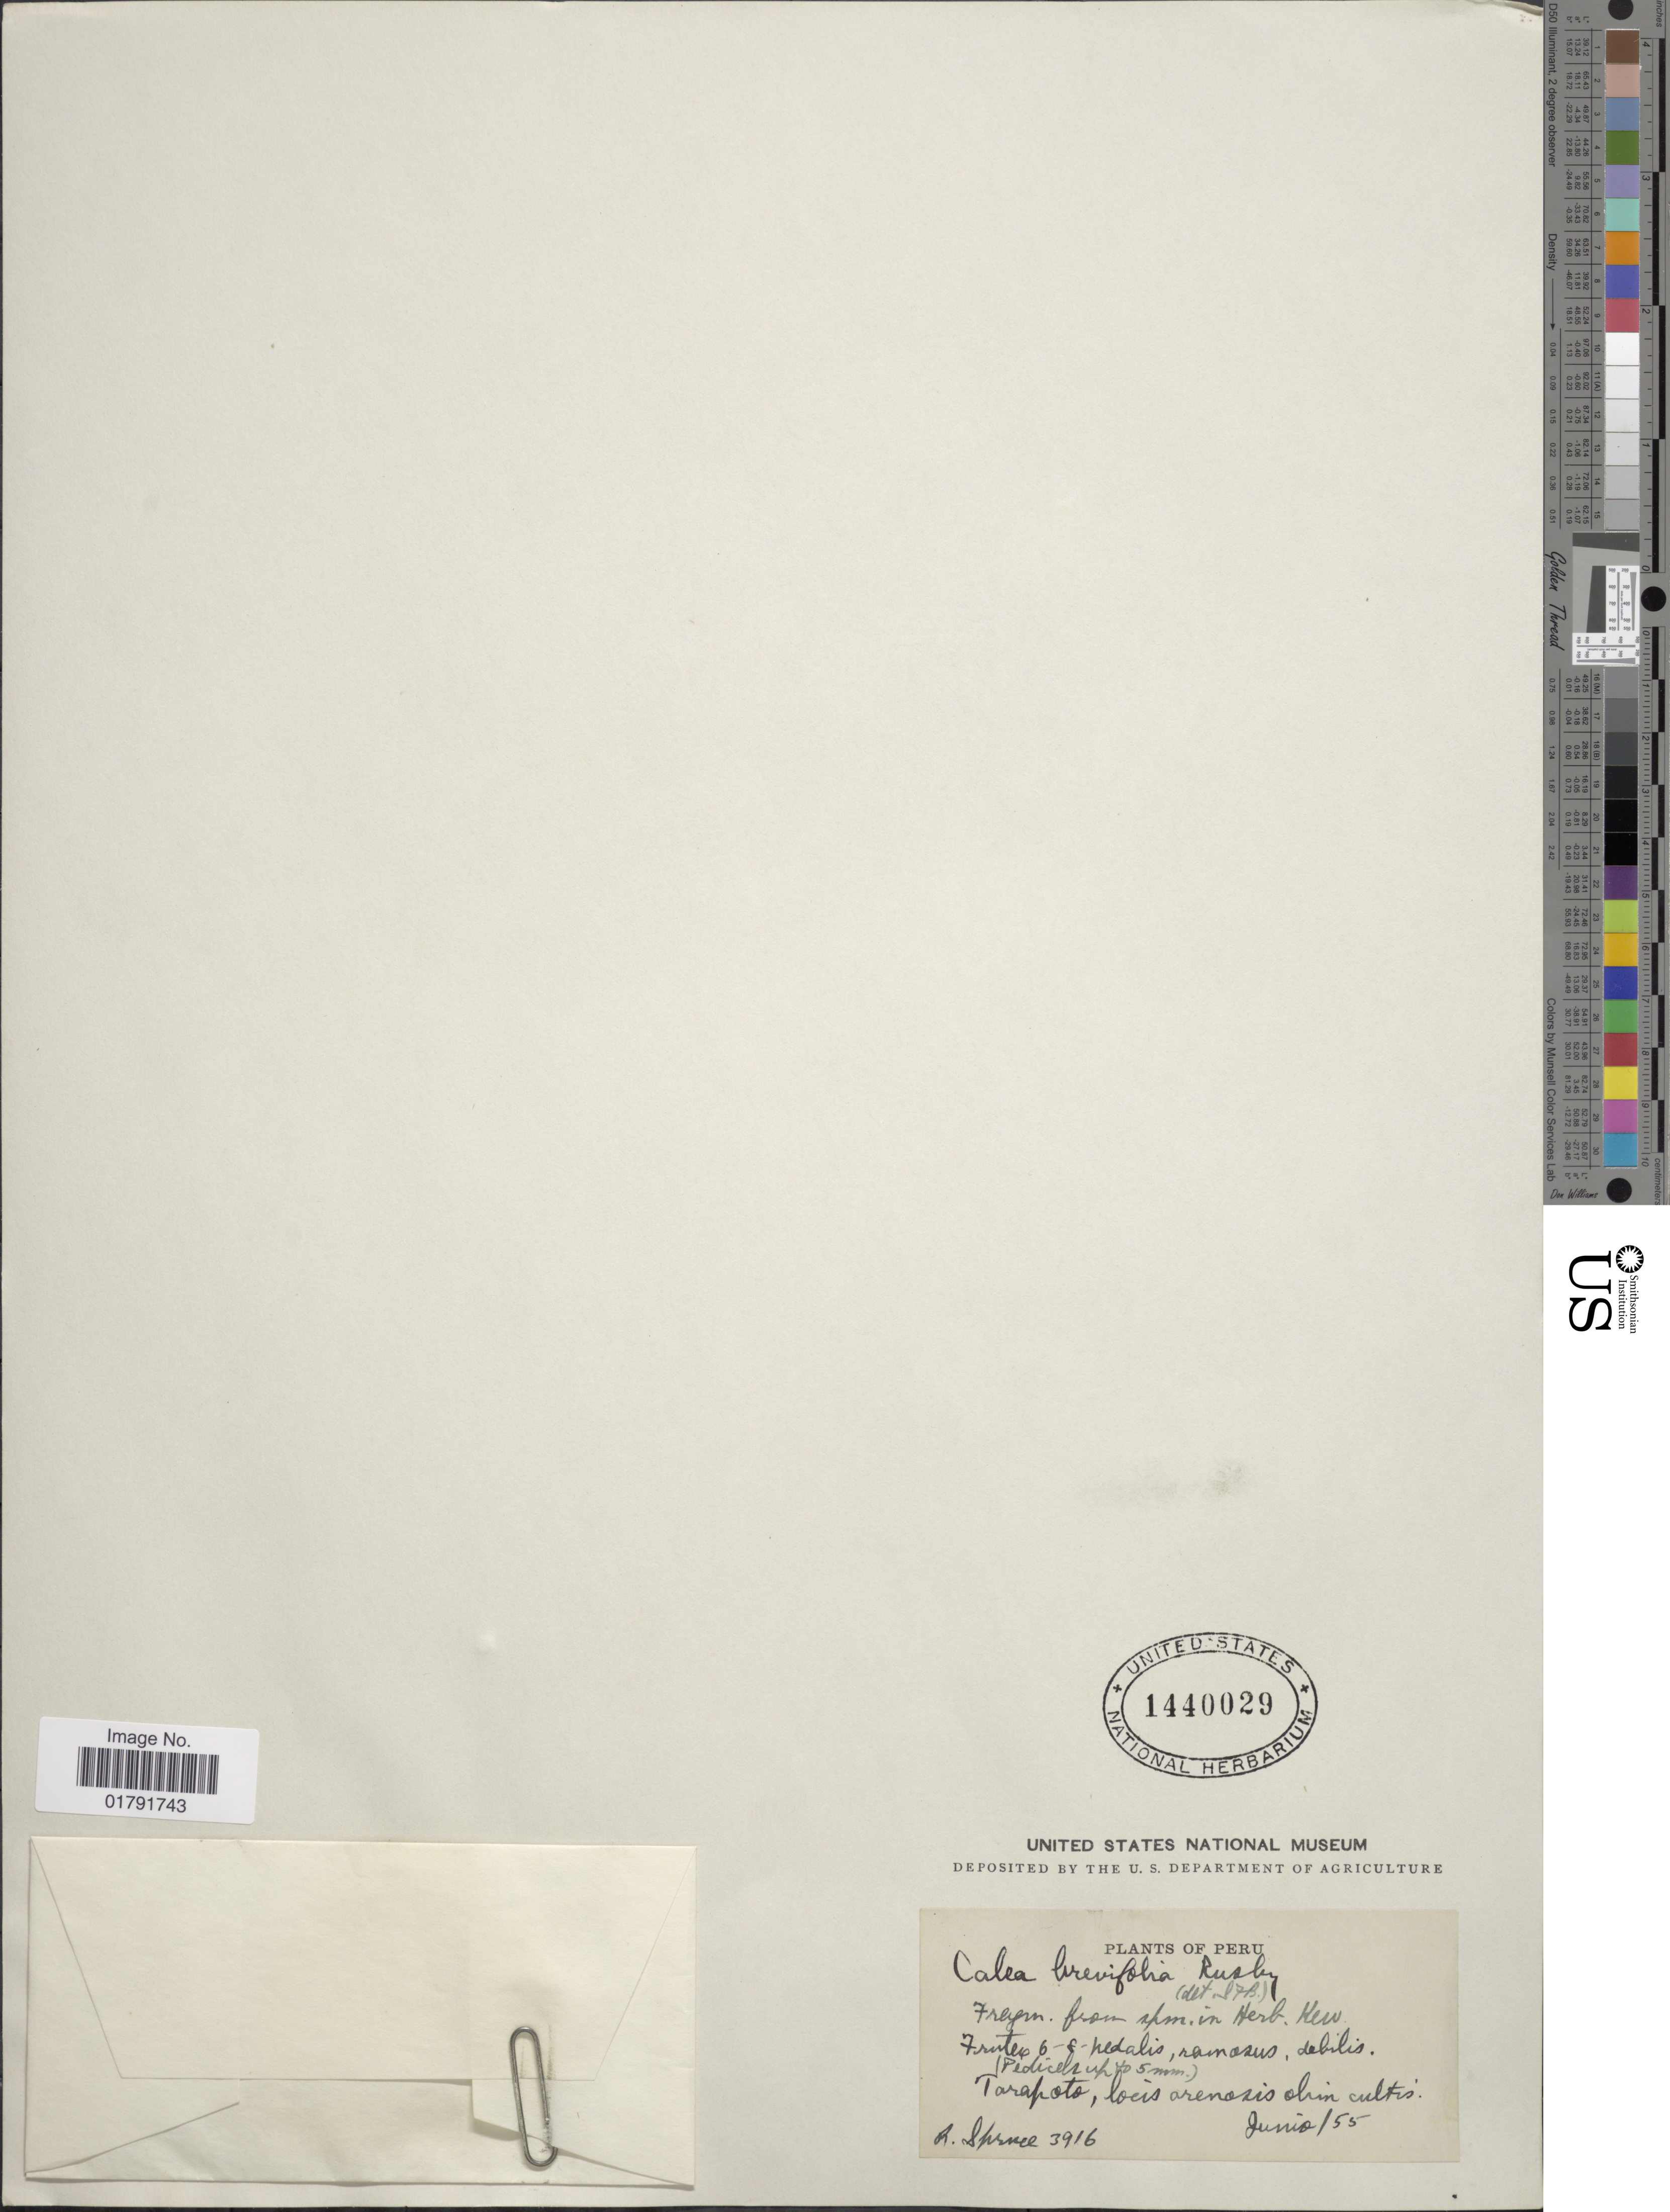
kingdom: Plantae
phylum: Tracheophyta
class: Magnoliopsida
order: Asterales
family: Asteraceae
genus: Calea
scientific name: Calea brevifolia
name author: Rusby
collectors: R. Spruce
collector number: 3916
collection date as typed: Transcribed d/m/y: /6/55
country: Peru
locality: Tarapoto, locis arenosis olim cultis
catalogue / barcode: US 1440029